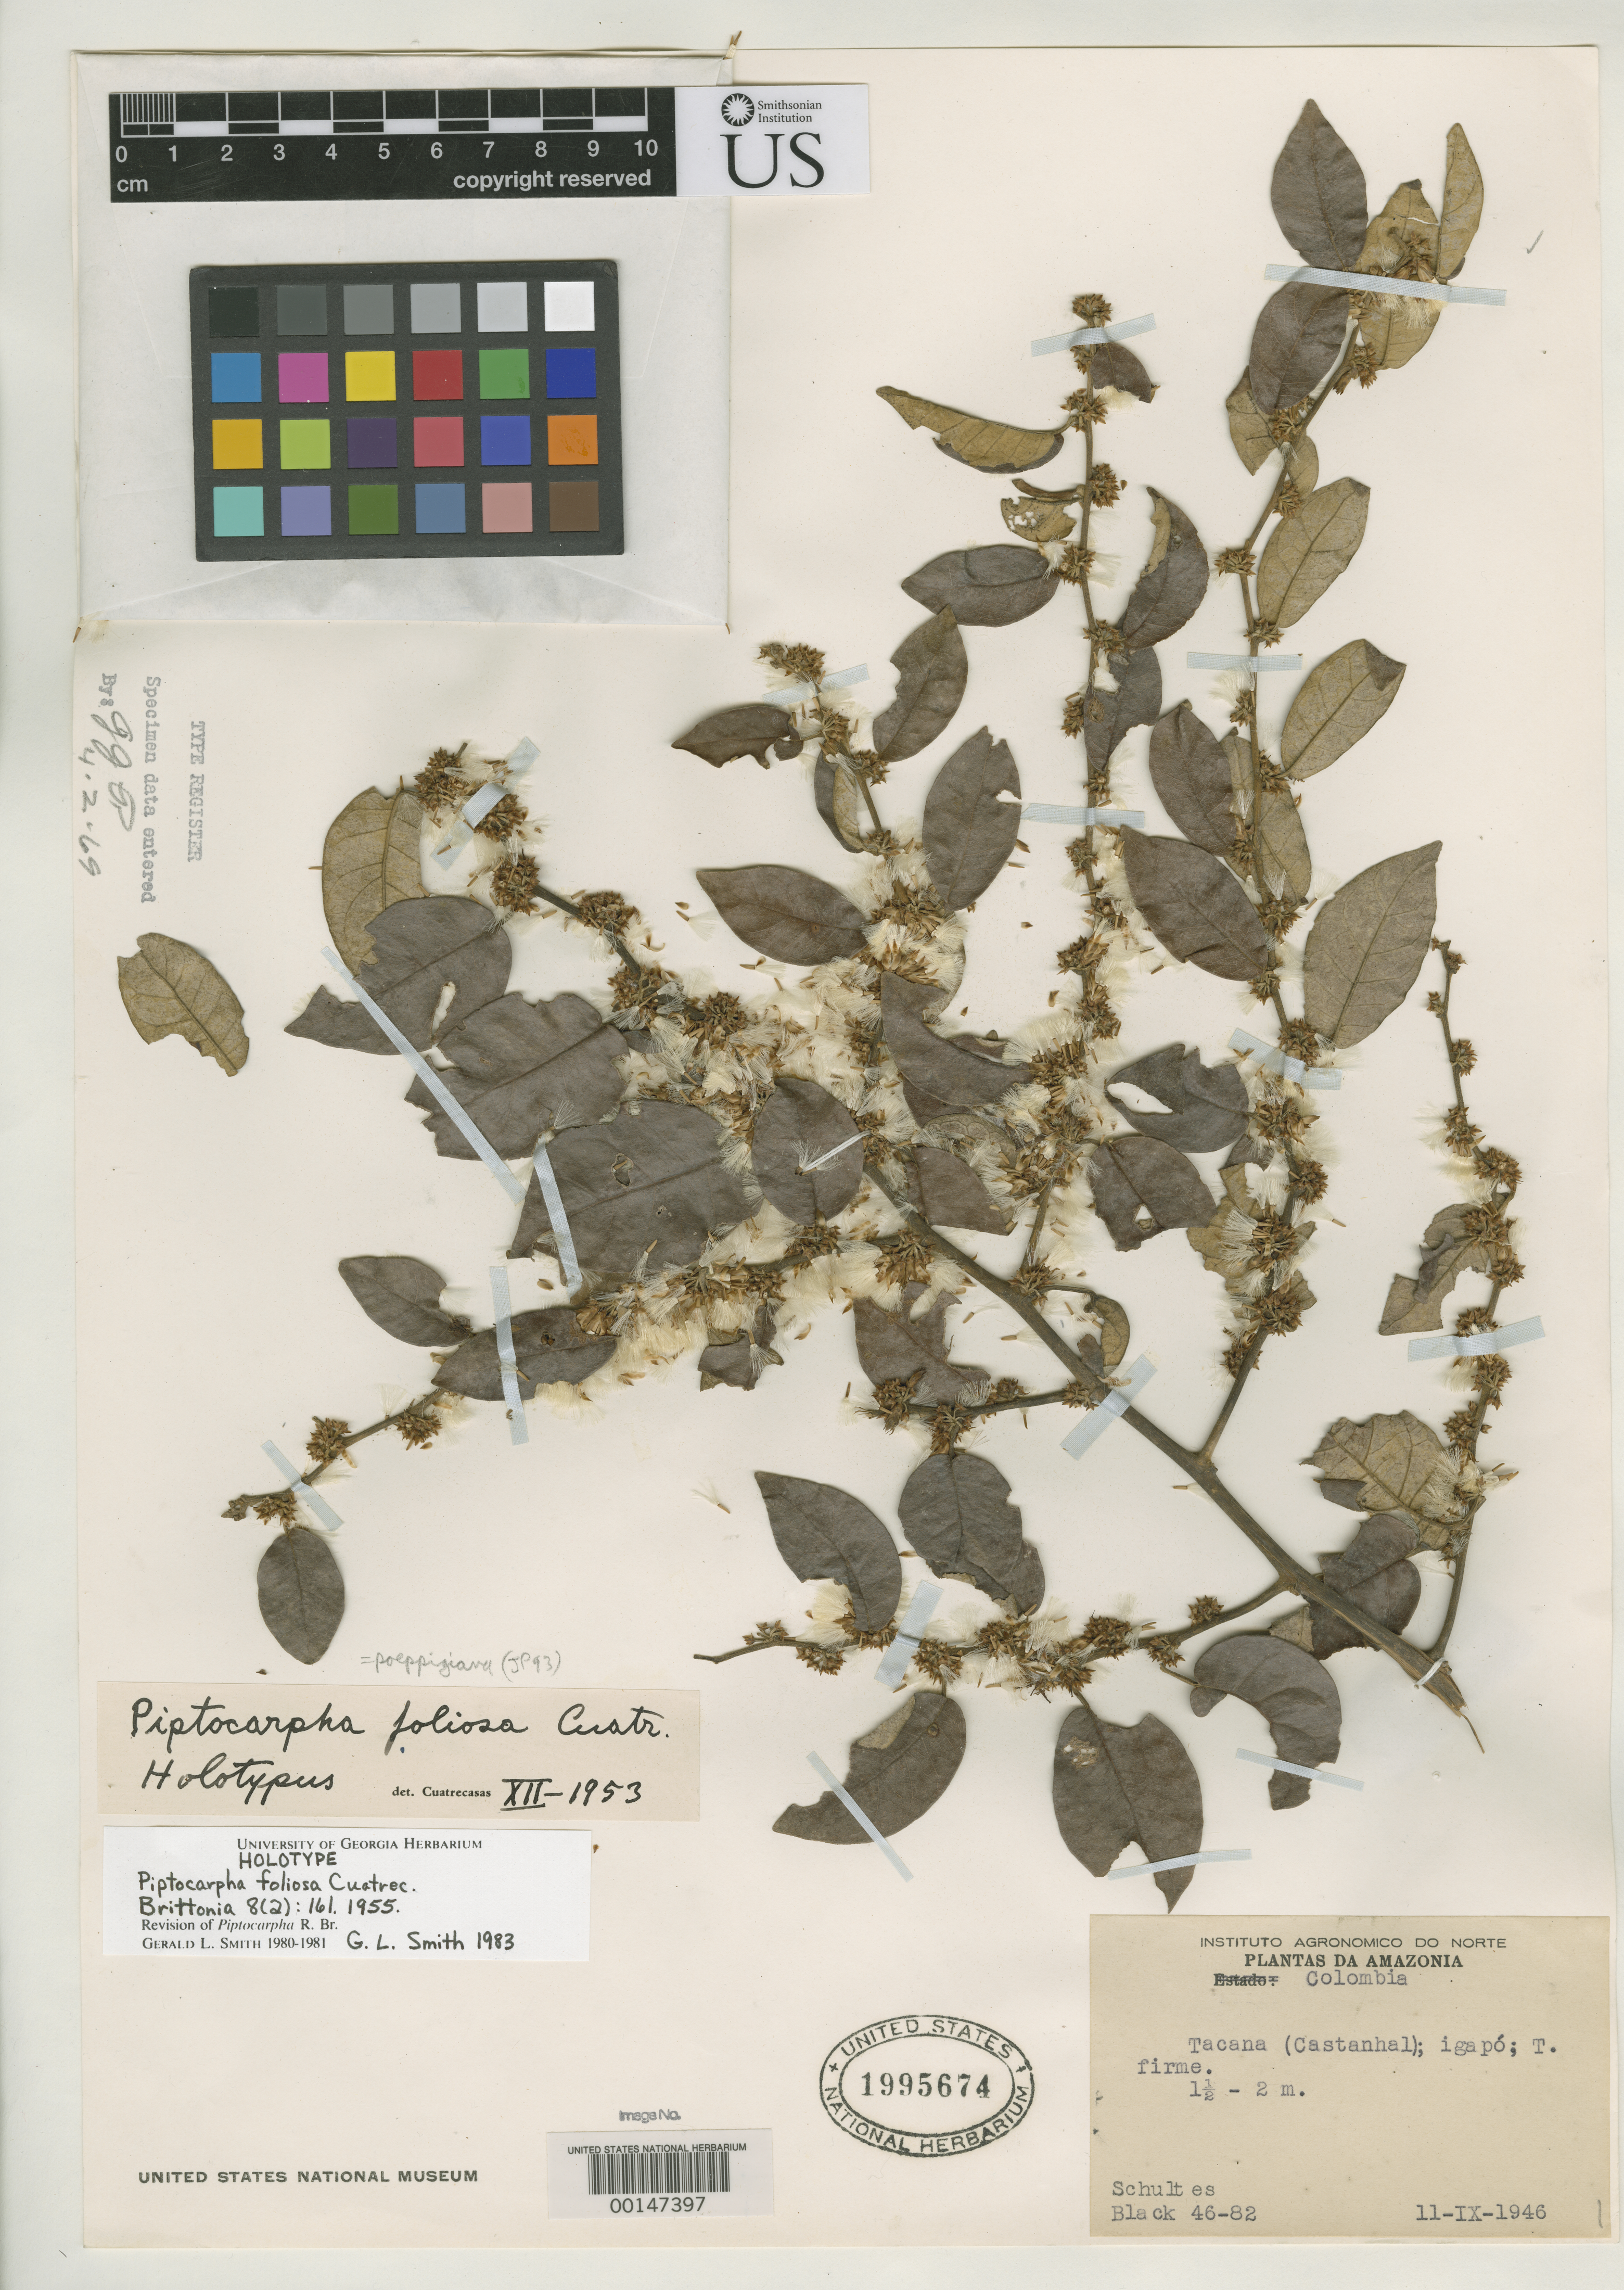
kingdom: Plantae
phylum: Tracheophyta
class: Magnoliopsida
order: Asterales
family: Asteraceae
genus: Piptocarpha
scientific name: Piptocarpha foliosa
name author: Cuatrec.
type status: Holotype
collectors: R. E. Schultes & G. A. Black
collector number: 46-82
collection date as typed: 11 Sep 1946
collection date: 1946-09-11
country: Colombia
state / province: Amazônas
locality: TaCana (Castanhal).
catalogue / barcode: US 1995674